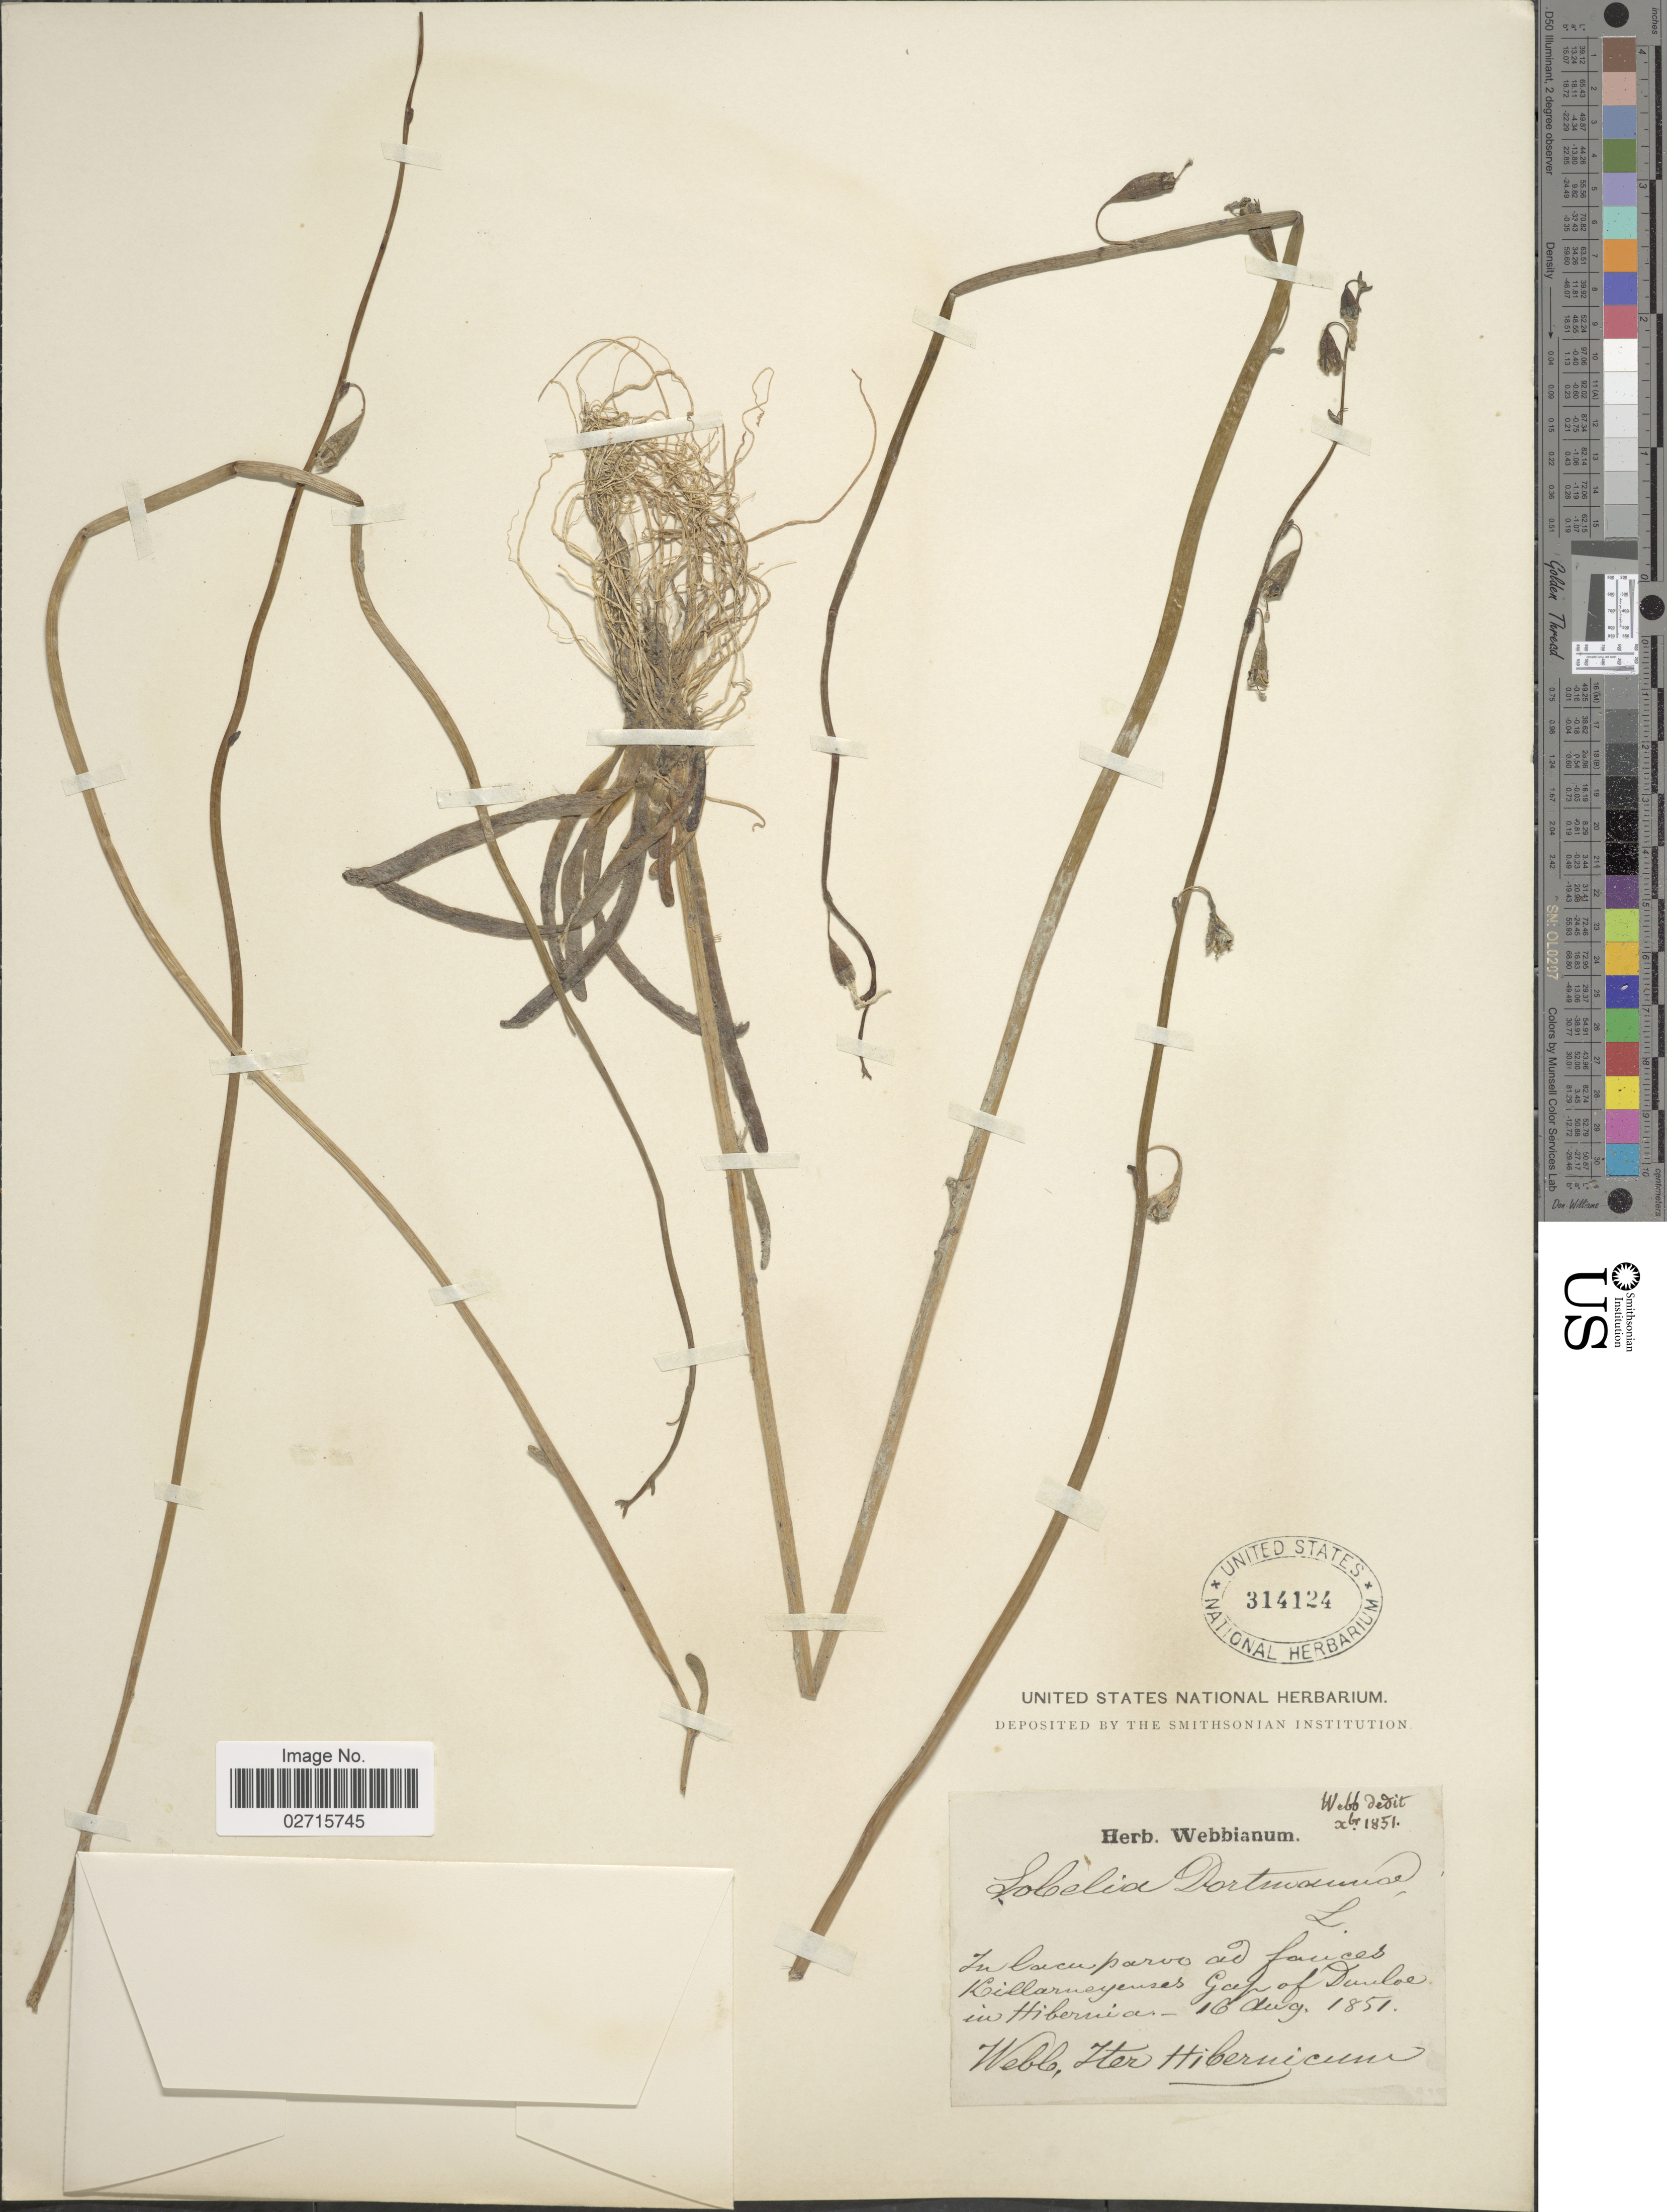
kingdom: Plantae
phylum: Tracheophyta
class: Magnoliopsida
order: Asterales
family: Campanulaceae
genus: Lobelia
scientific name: Lobelia dortmanna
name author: L.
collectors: -. Webb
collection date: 1851-08-16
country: Ireland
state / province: Munster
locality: In lacu parvo ad fauces Killarneyenses Gap of Dunloe in Hibernia.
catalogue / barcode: US 314124